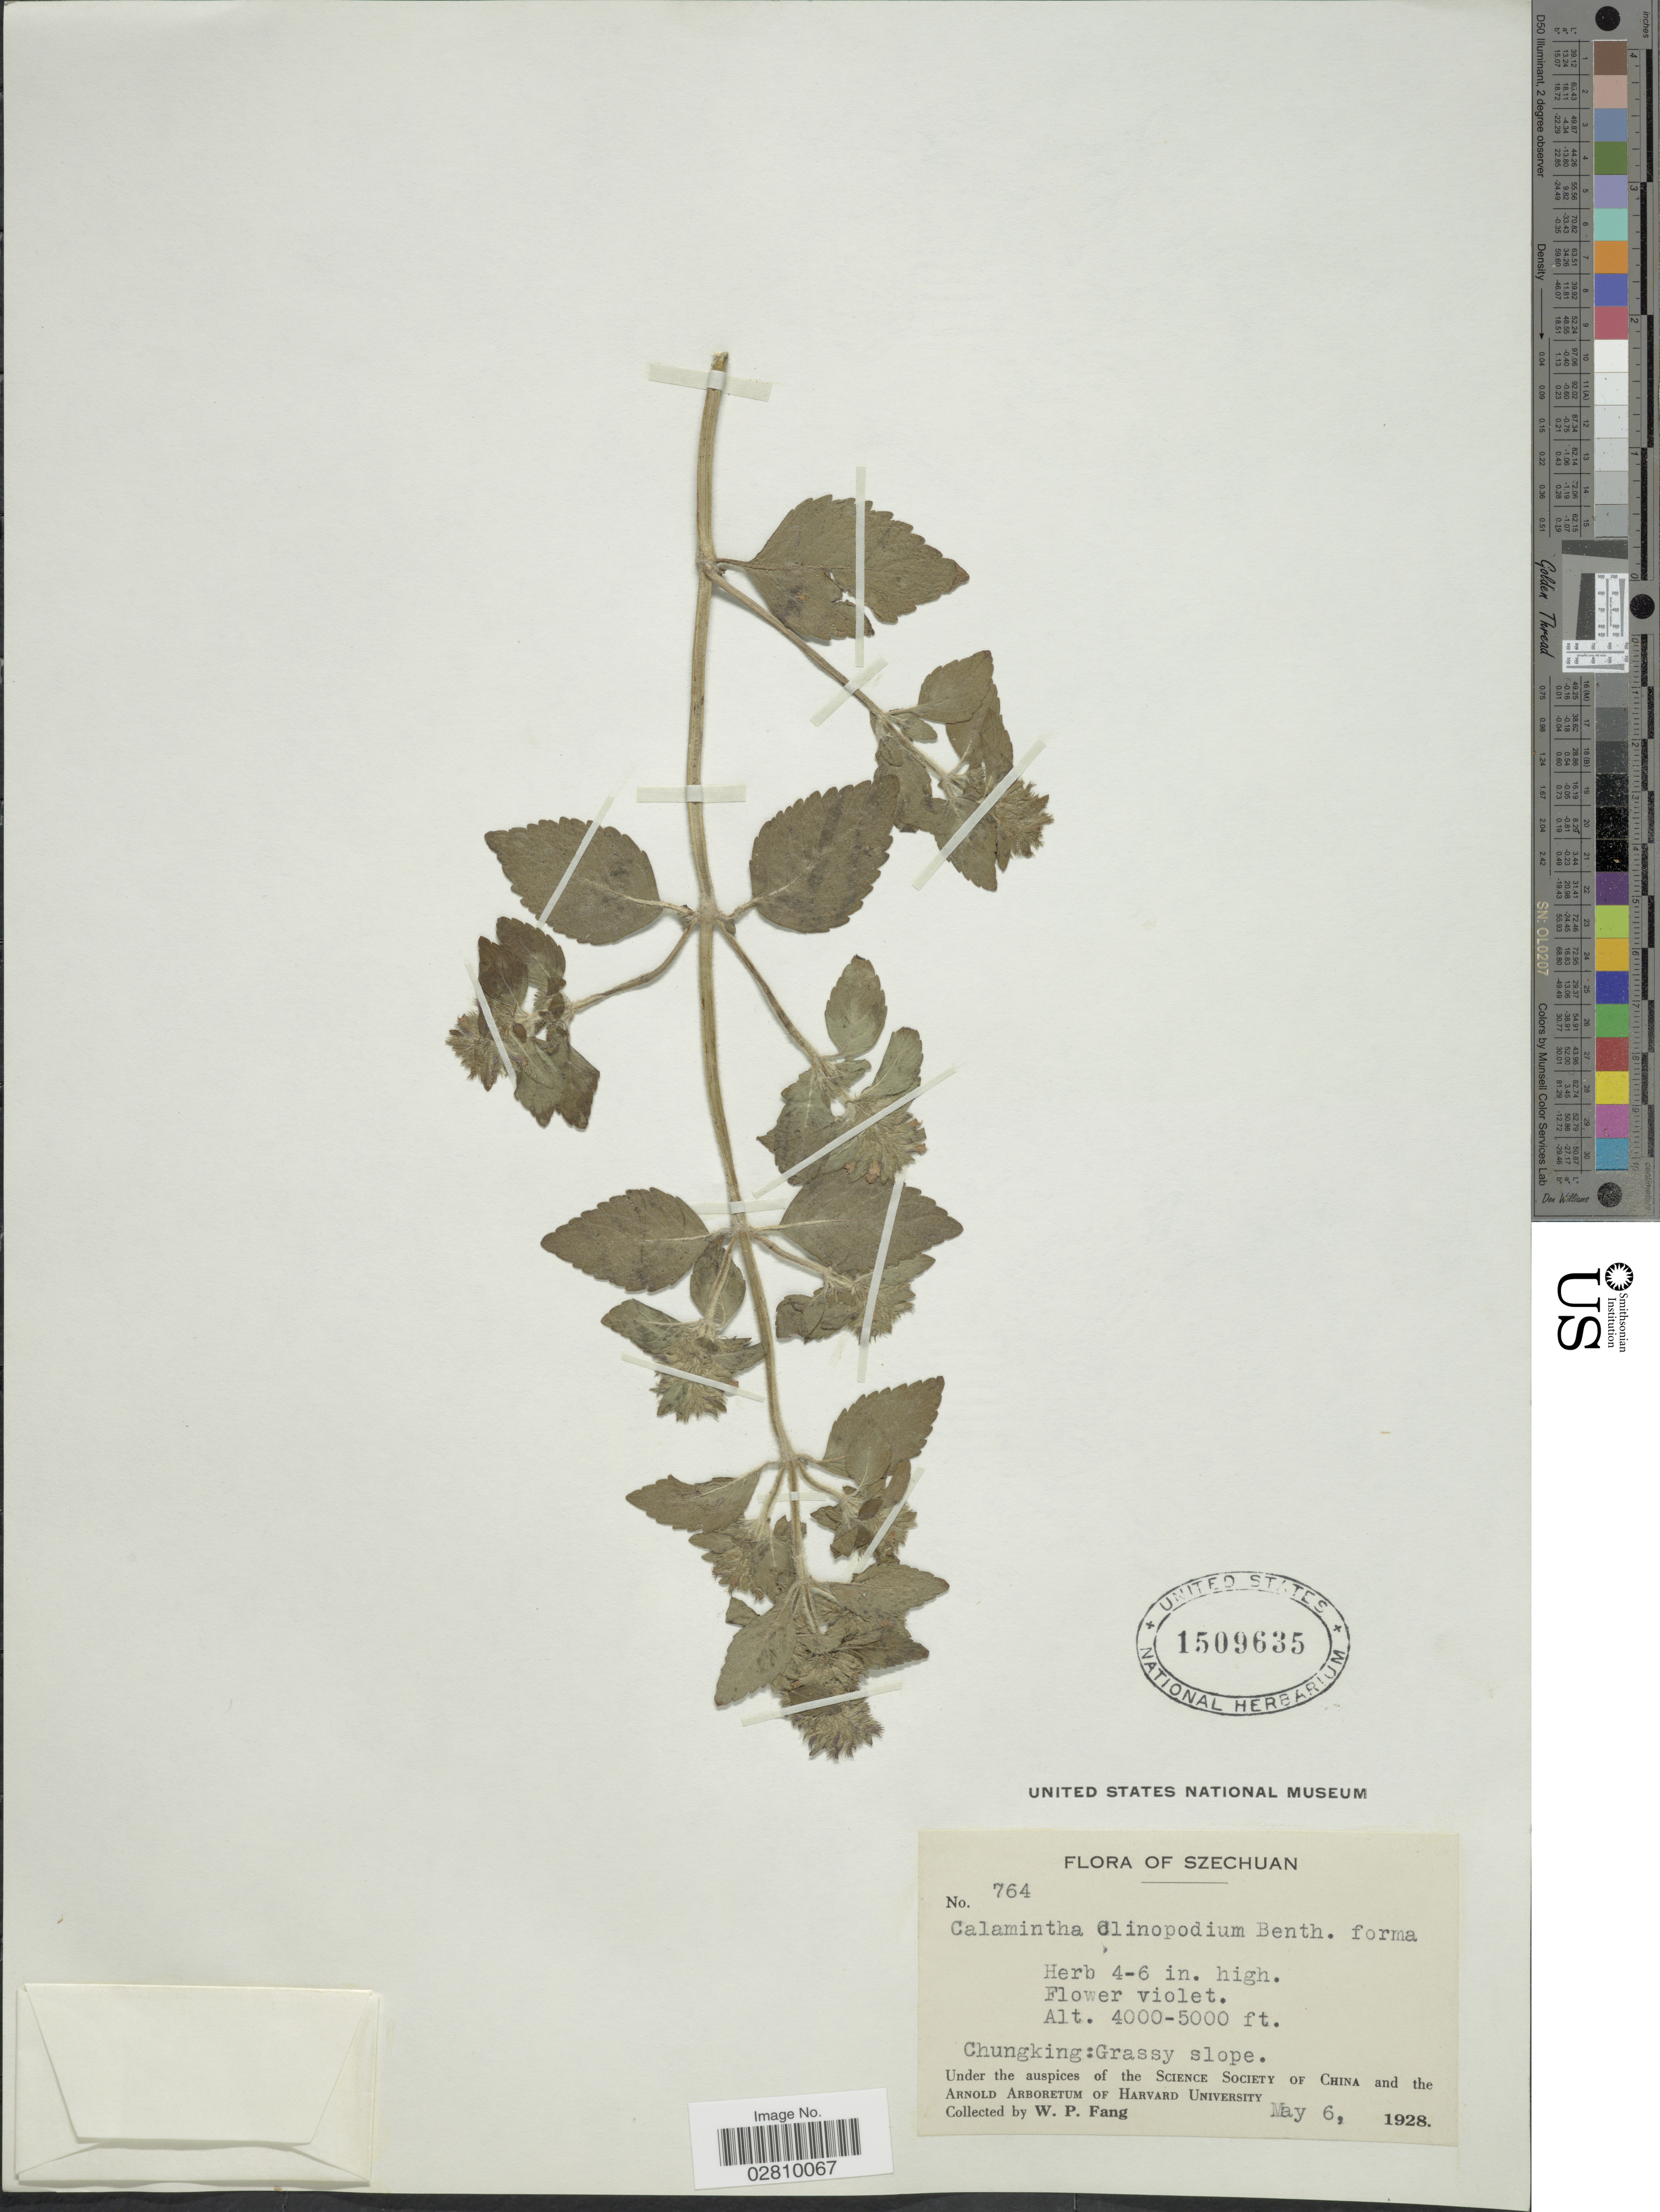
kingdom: Plantae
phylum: Tracheophyta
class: Magnoliopsida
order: Lamiales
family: Lamiaceae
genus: Calamintha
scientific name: Calamintha clinopodium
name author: (Vest) Spenn.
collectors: W. P. Fang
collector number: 764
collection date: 1928-05-06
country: China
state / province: Sichuan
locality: Szechuan. Chungking: Grassy slope.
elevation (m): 1219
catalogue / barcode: US 1509635